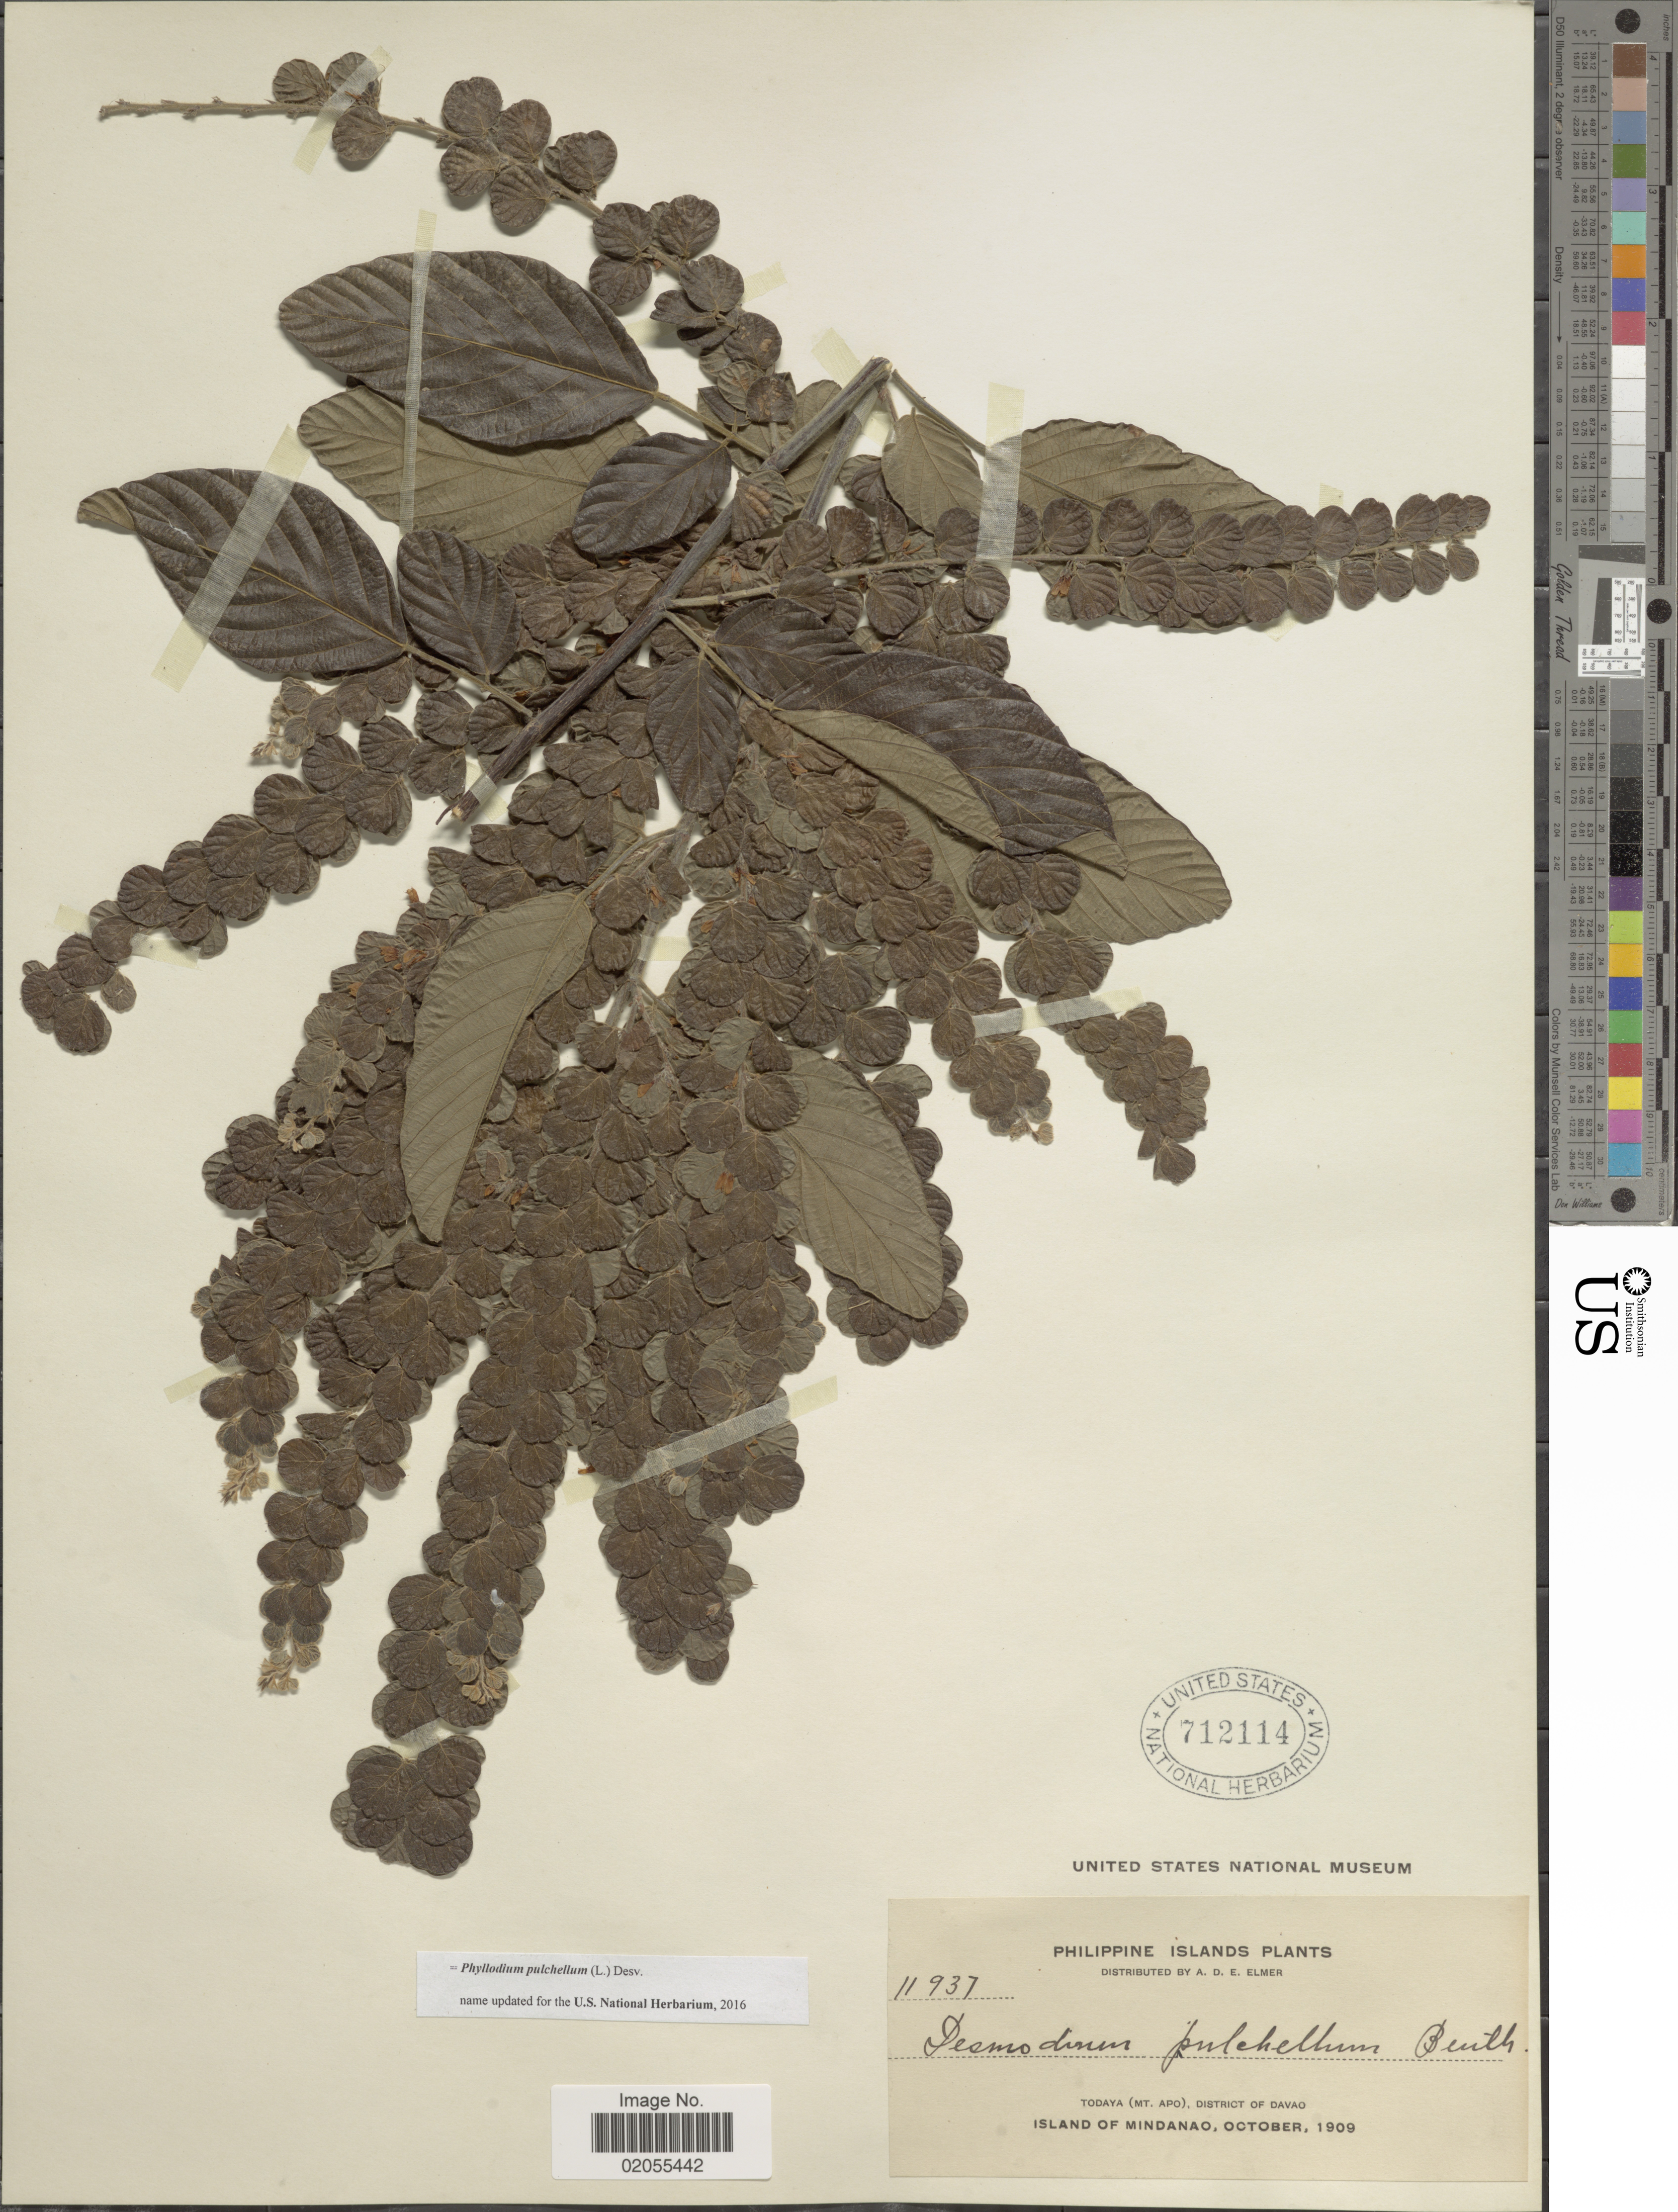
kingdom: Plantae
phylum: Tracheophyta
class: Magnoliopsida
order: Fabales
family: Fabaceae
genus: Phyllodium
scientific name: Phyllodium pulchellum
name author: (L.) Desv.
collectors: A. D. E. Elmer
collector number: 11937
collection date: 1909-10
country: Philippines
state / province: Davao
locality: Todaya (Mt. Apo), Island of Mindanao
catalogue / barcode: US 712114